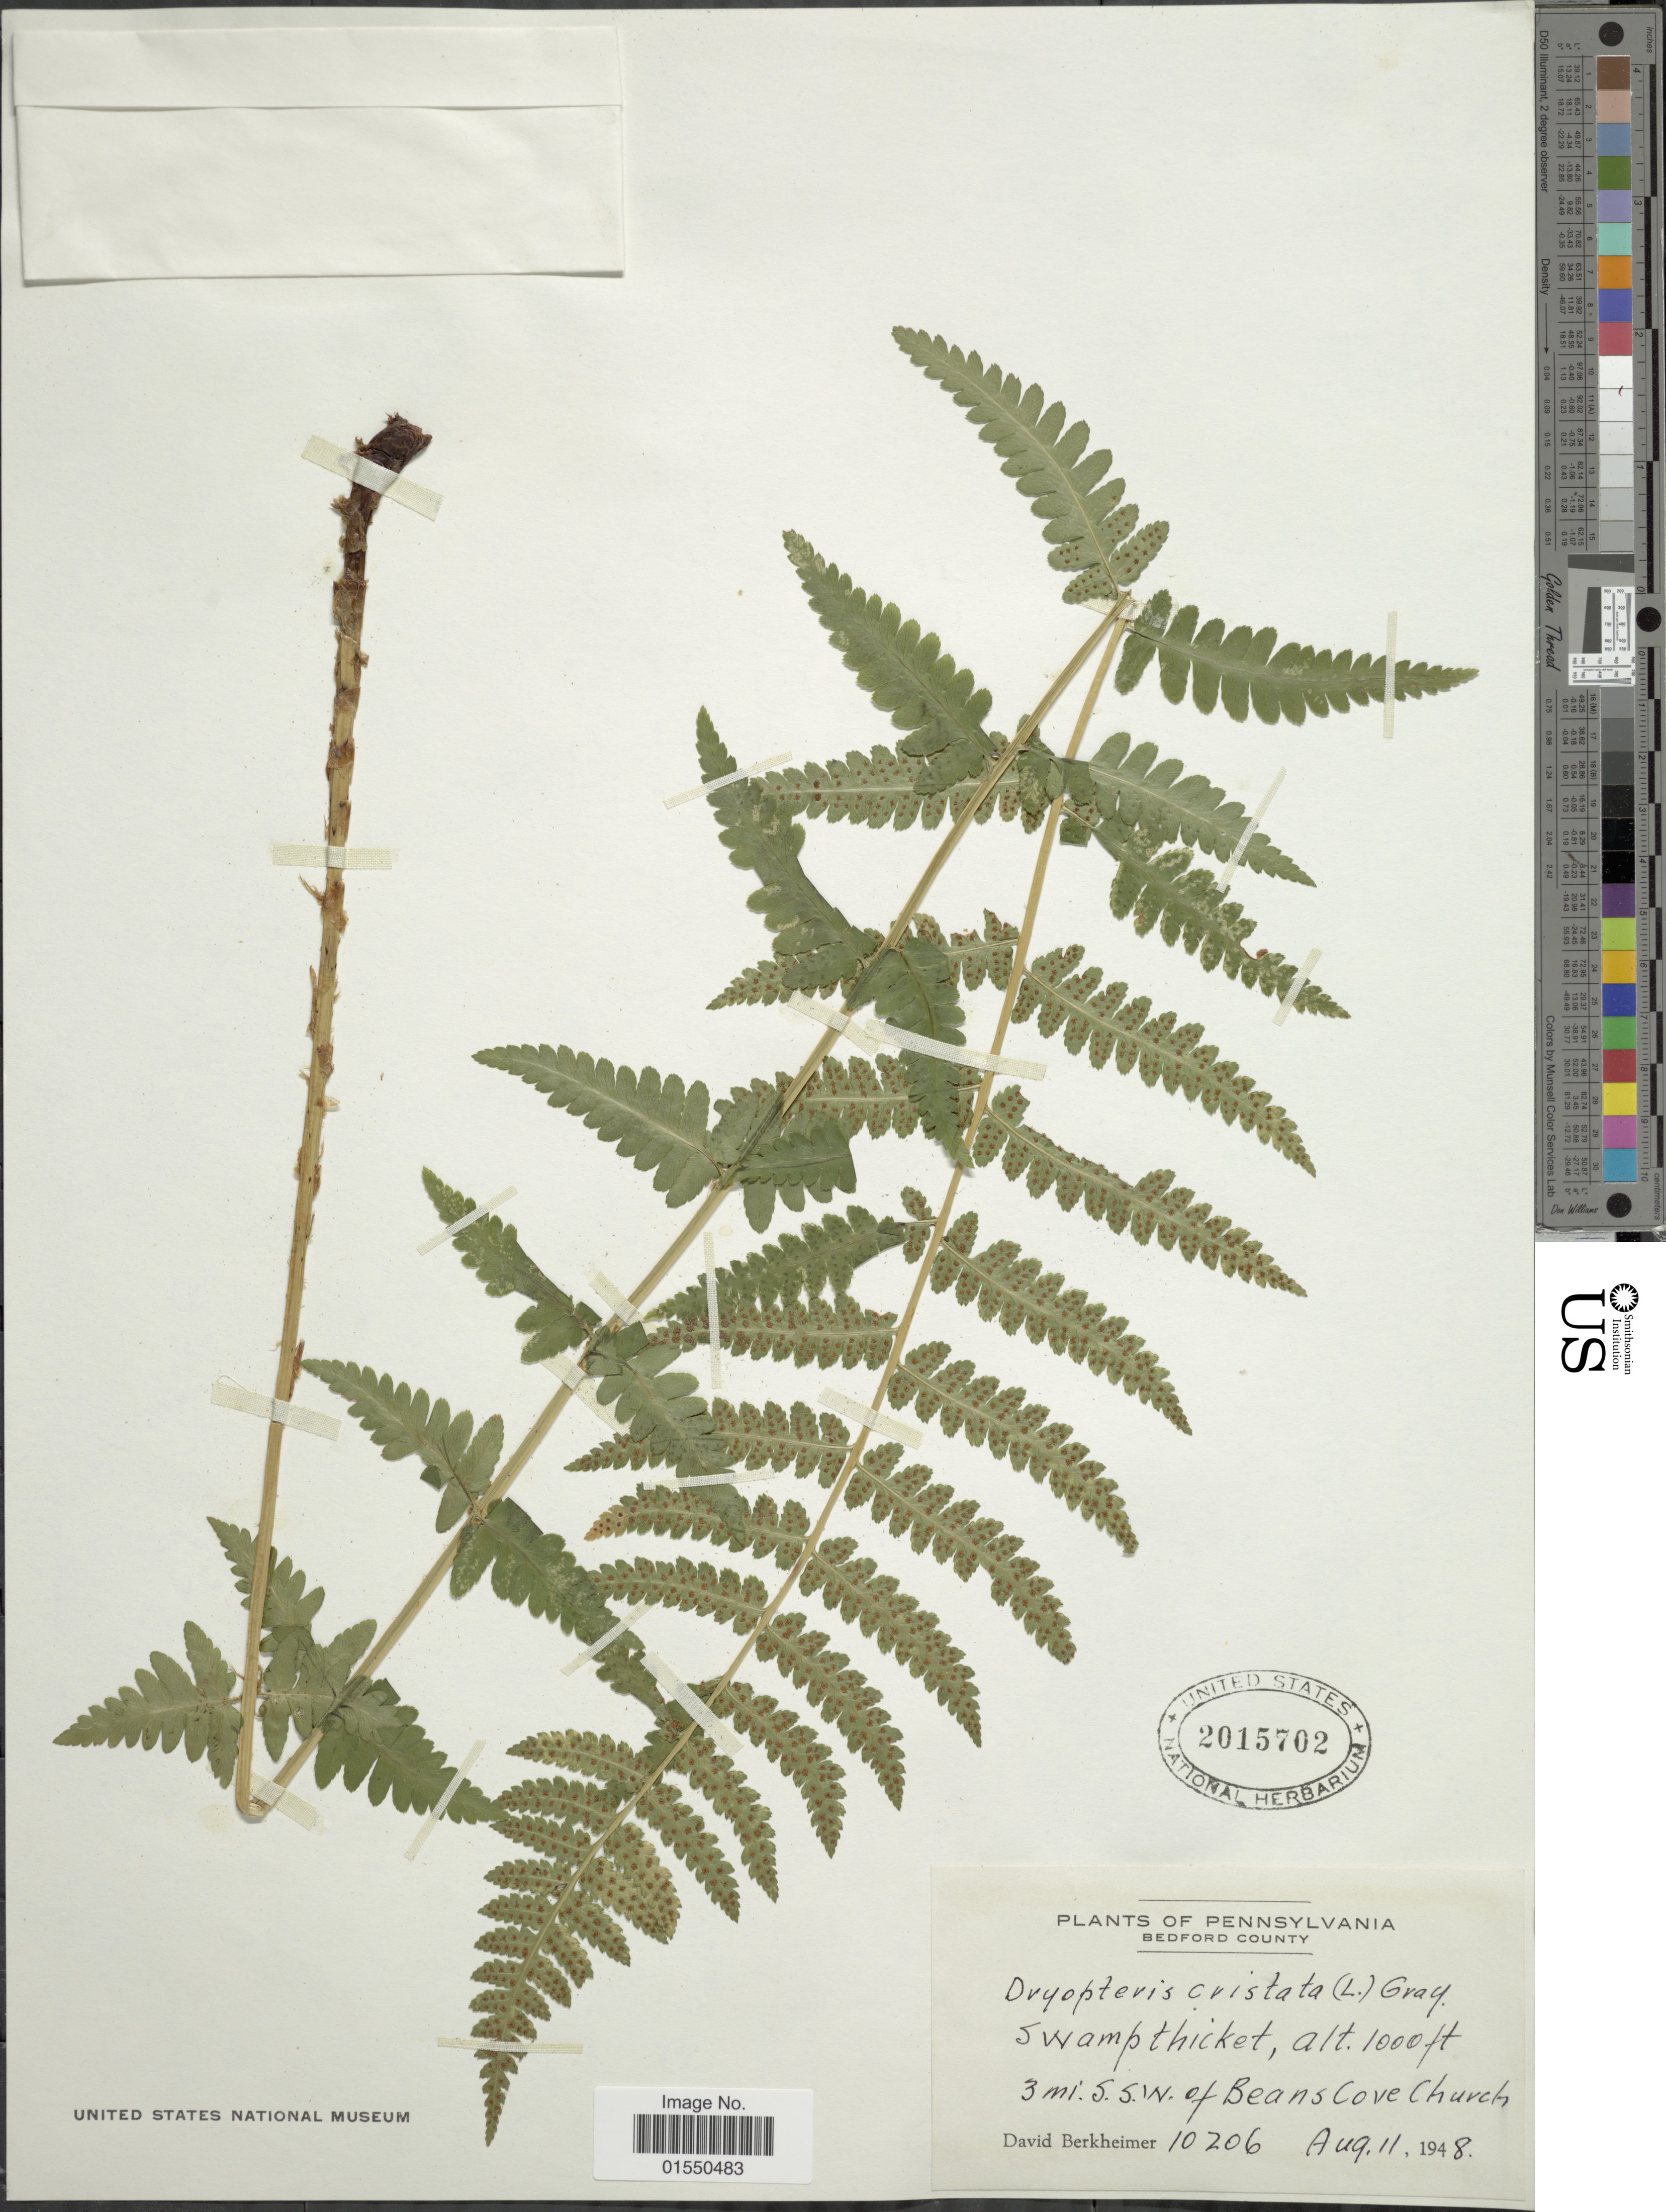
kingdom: Plantae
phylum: Tracheophyta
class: Polypodiopsida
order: Polypodiales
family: Dryopteridaceae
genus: Dryopteris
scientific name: Dryopteris cristata var. spinulosa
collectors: D. Berkheimer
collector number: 10206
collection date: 1948-08-11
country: United States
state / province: Pennsylvania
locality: Befdord County, 3 mi. S. S. W. of Beans Cove Church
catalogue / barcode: US 2015702